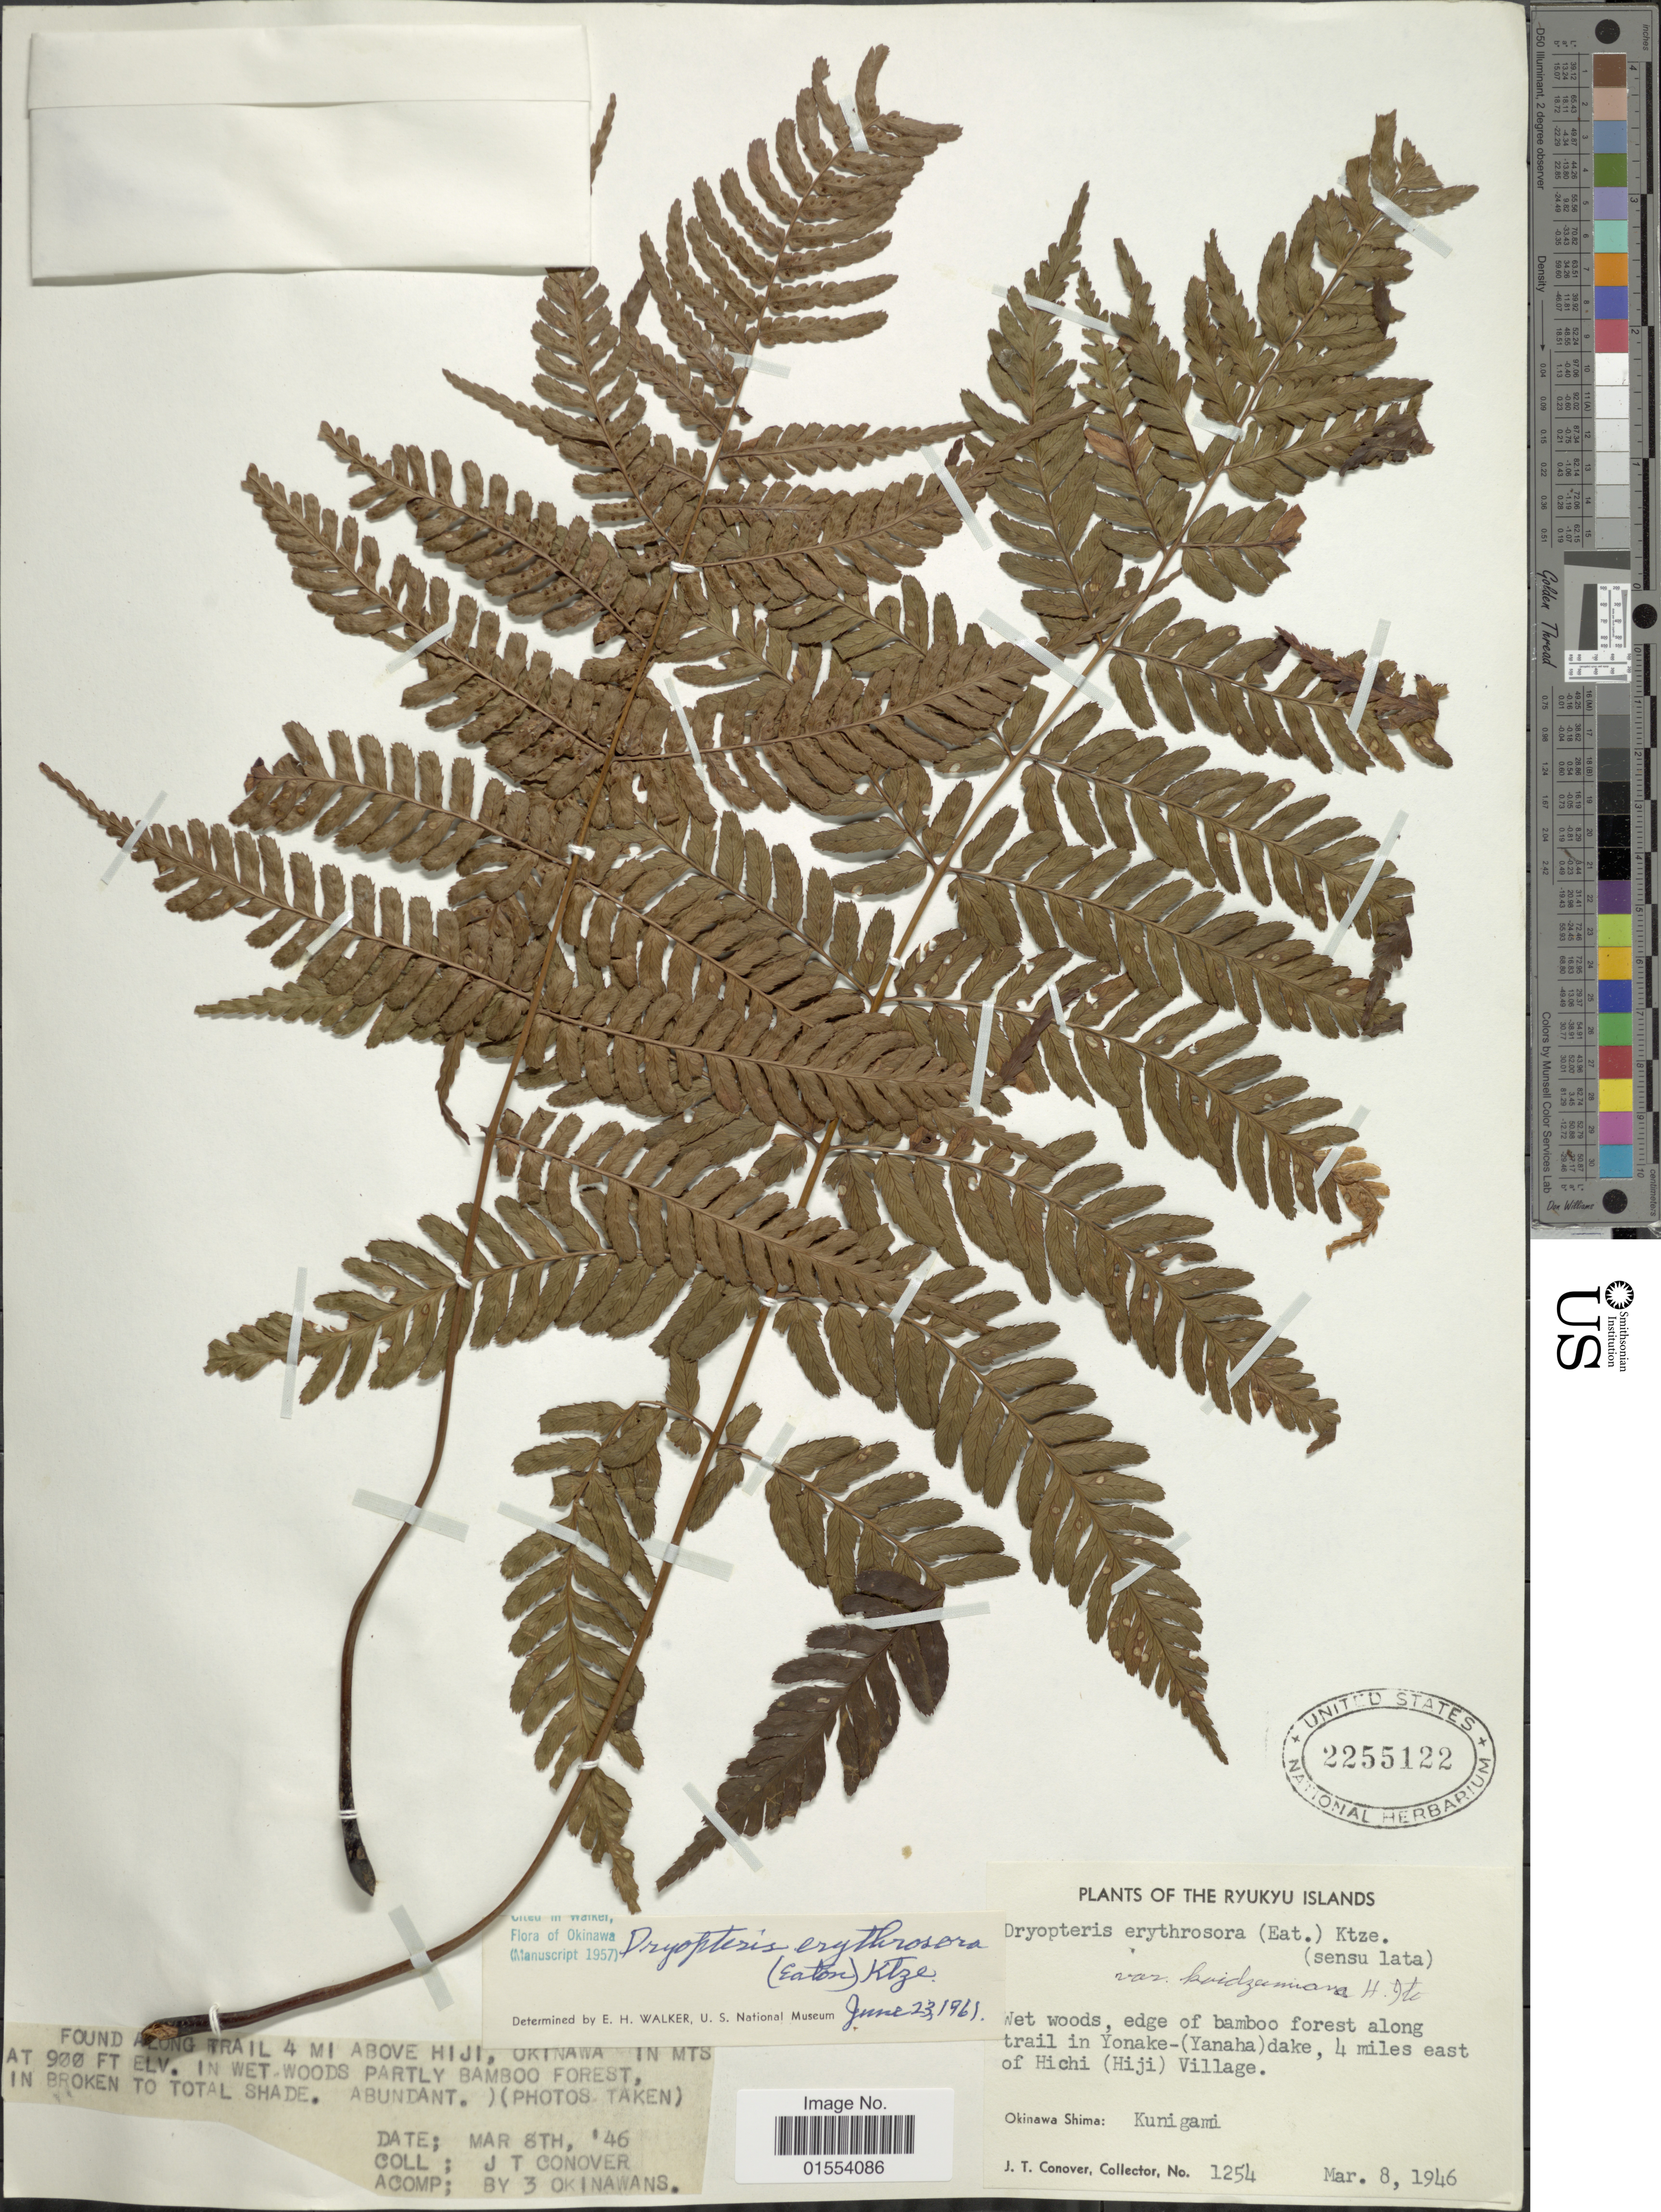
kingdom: Plantae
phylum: Tracheophyta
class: Polypodiopsida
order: Polypodiales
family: Dryopteridaceae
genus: Dryopteris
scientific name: Dryopteris erythrosora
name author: (D.C. Eaton) Kuntze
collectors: J. T. Conover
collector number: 1254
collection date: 1946-03-08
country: Japan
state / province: Okinawa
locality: Ryukyu Islands. 4 miles east of Hichi (Hiji) Village, Okinawa Prefecture: Kunigami.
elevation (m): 274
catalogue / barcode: US 2255122